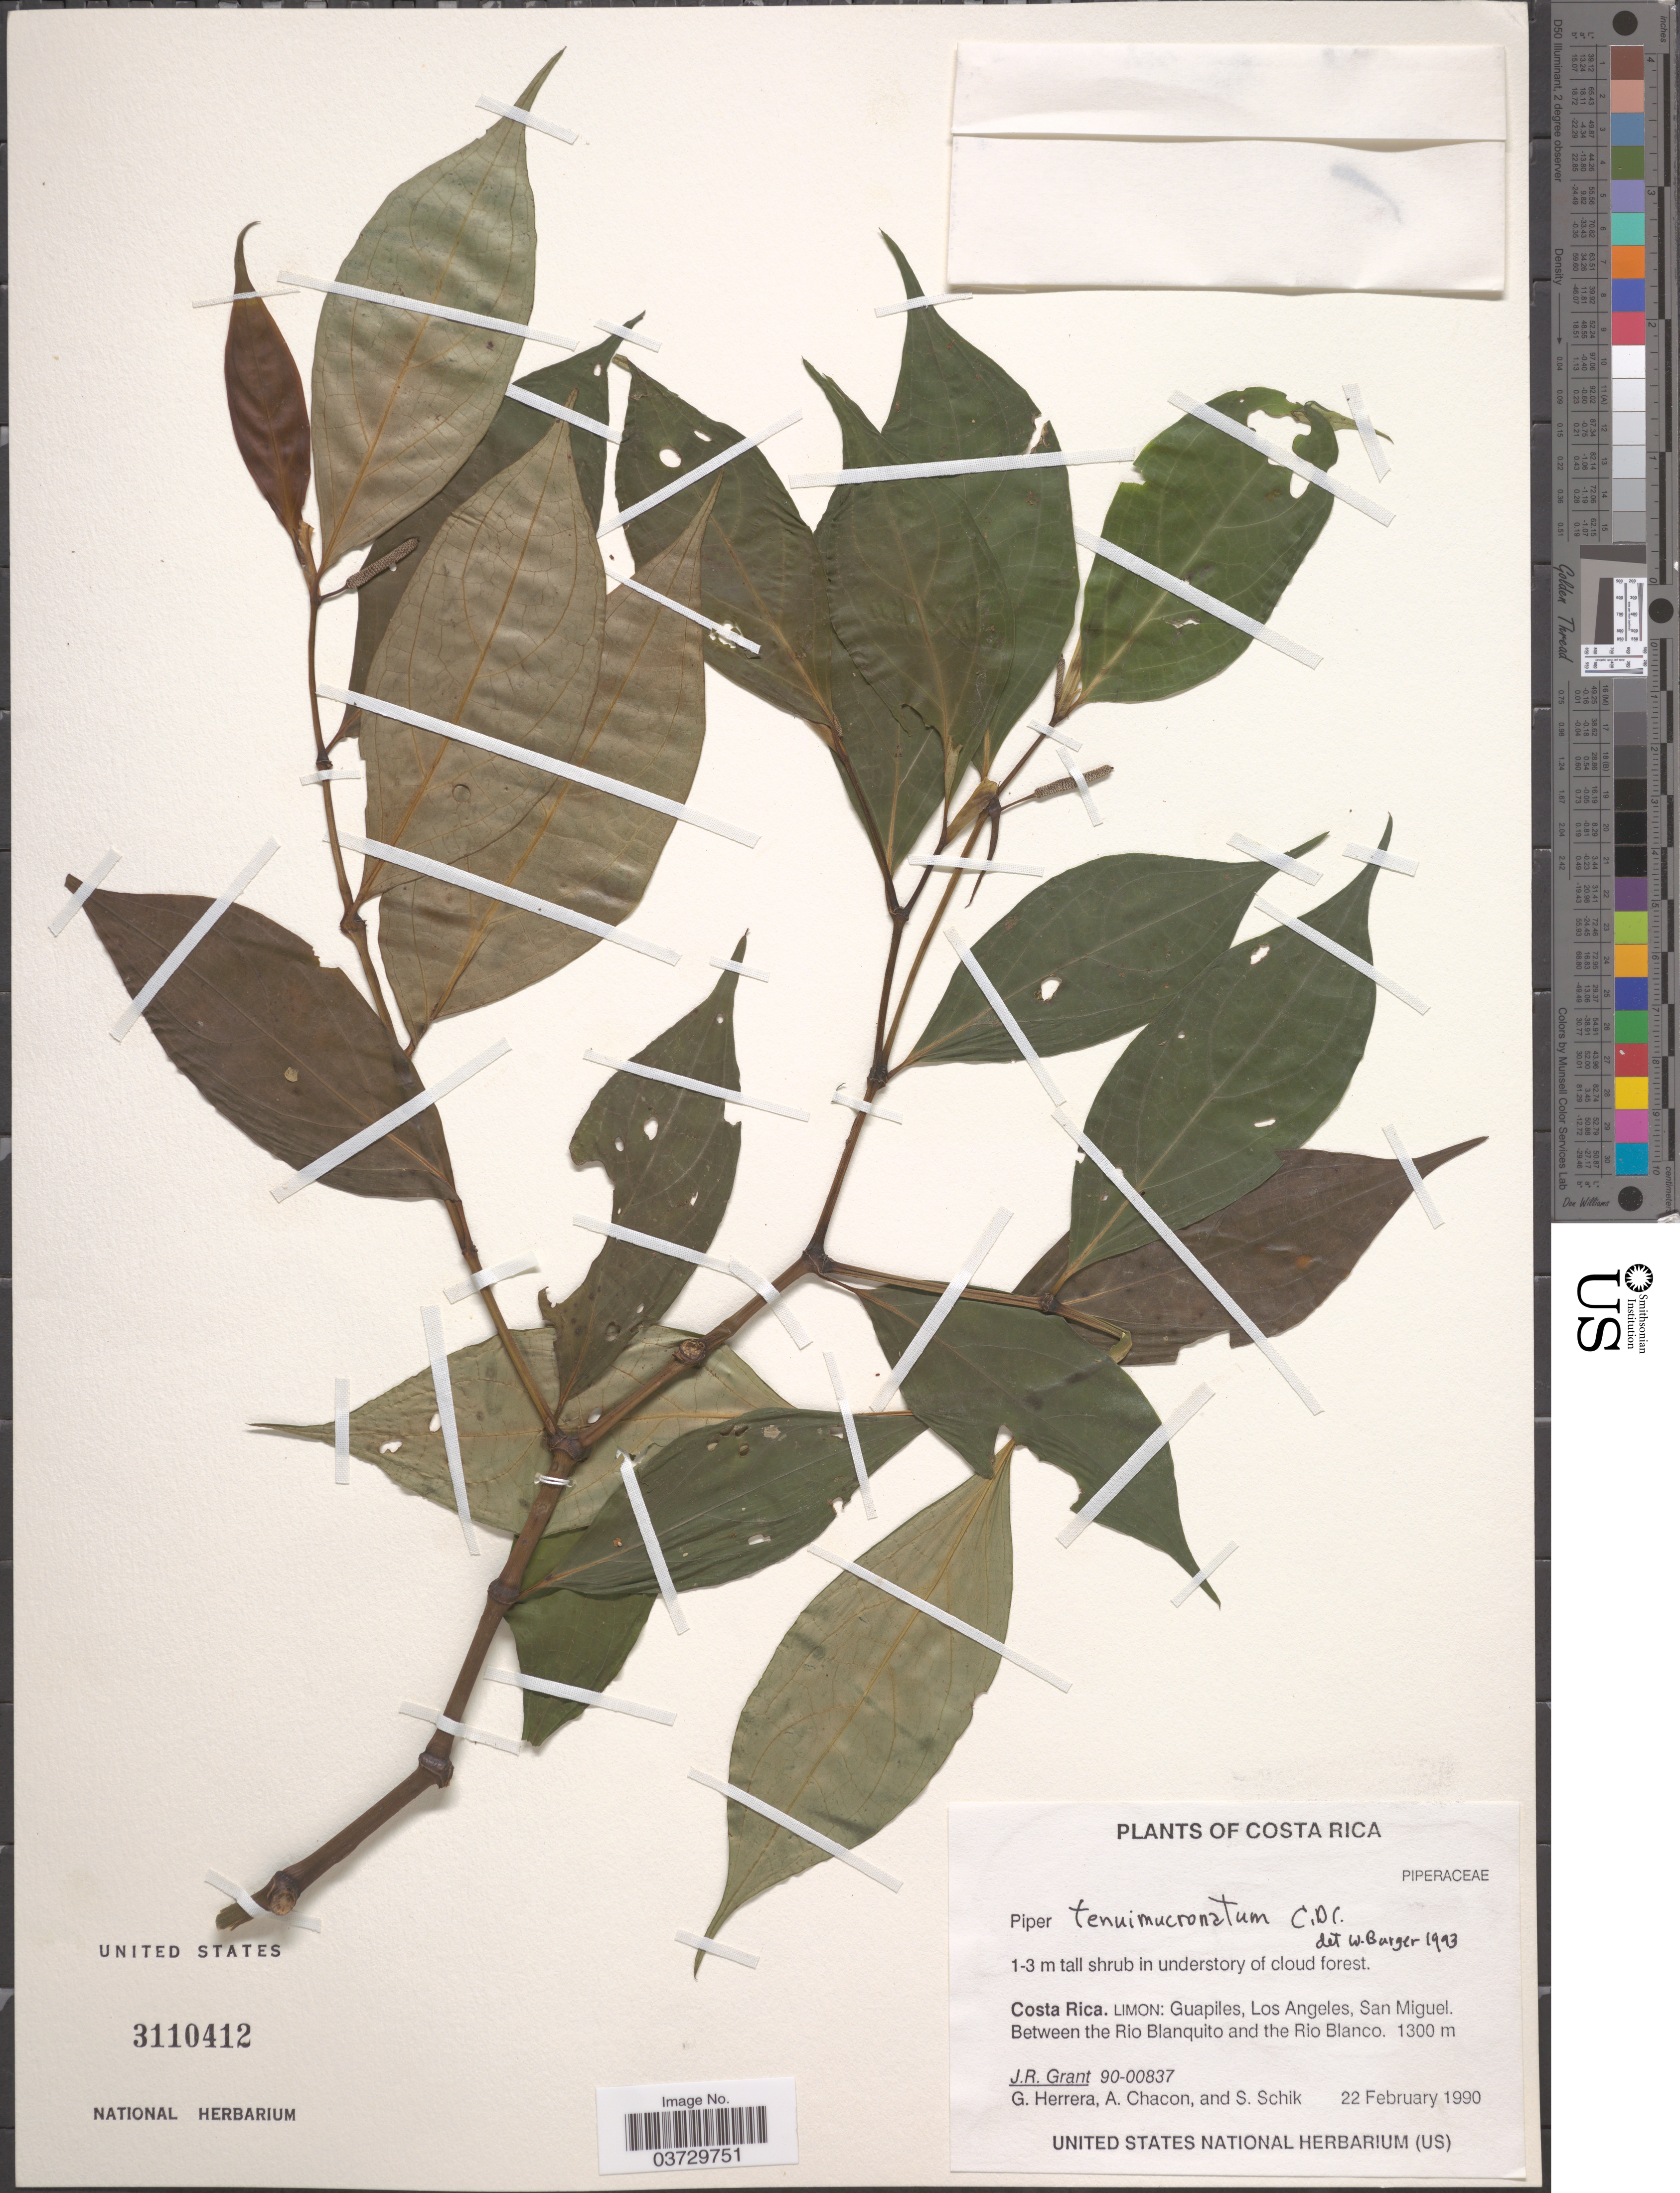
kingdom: Plantae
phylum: Tracheophyta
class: Magnoliopsida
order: Piperales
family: Piperaceae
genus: Piper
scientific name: Piper tenuimucronatum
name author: C. DC.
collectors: J. Grant, G. Herrera, A. Chacon & S. Schik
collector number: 90-00837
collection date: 1990-02-22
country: Costa Rica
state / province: Limón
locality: Guapiles, Los Angeles, San Miguel. Between the Rio Blanquito and the Rio Blanco.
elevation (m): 1300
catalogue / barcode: US 3110412